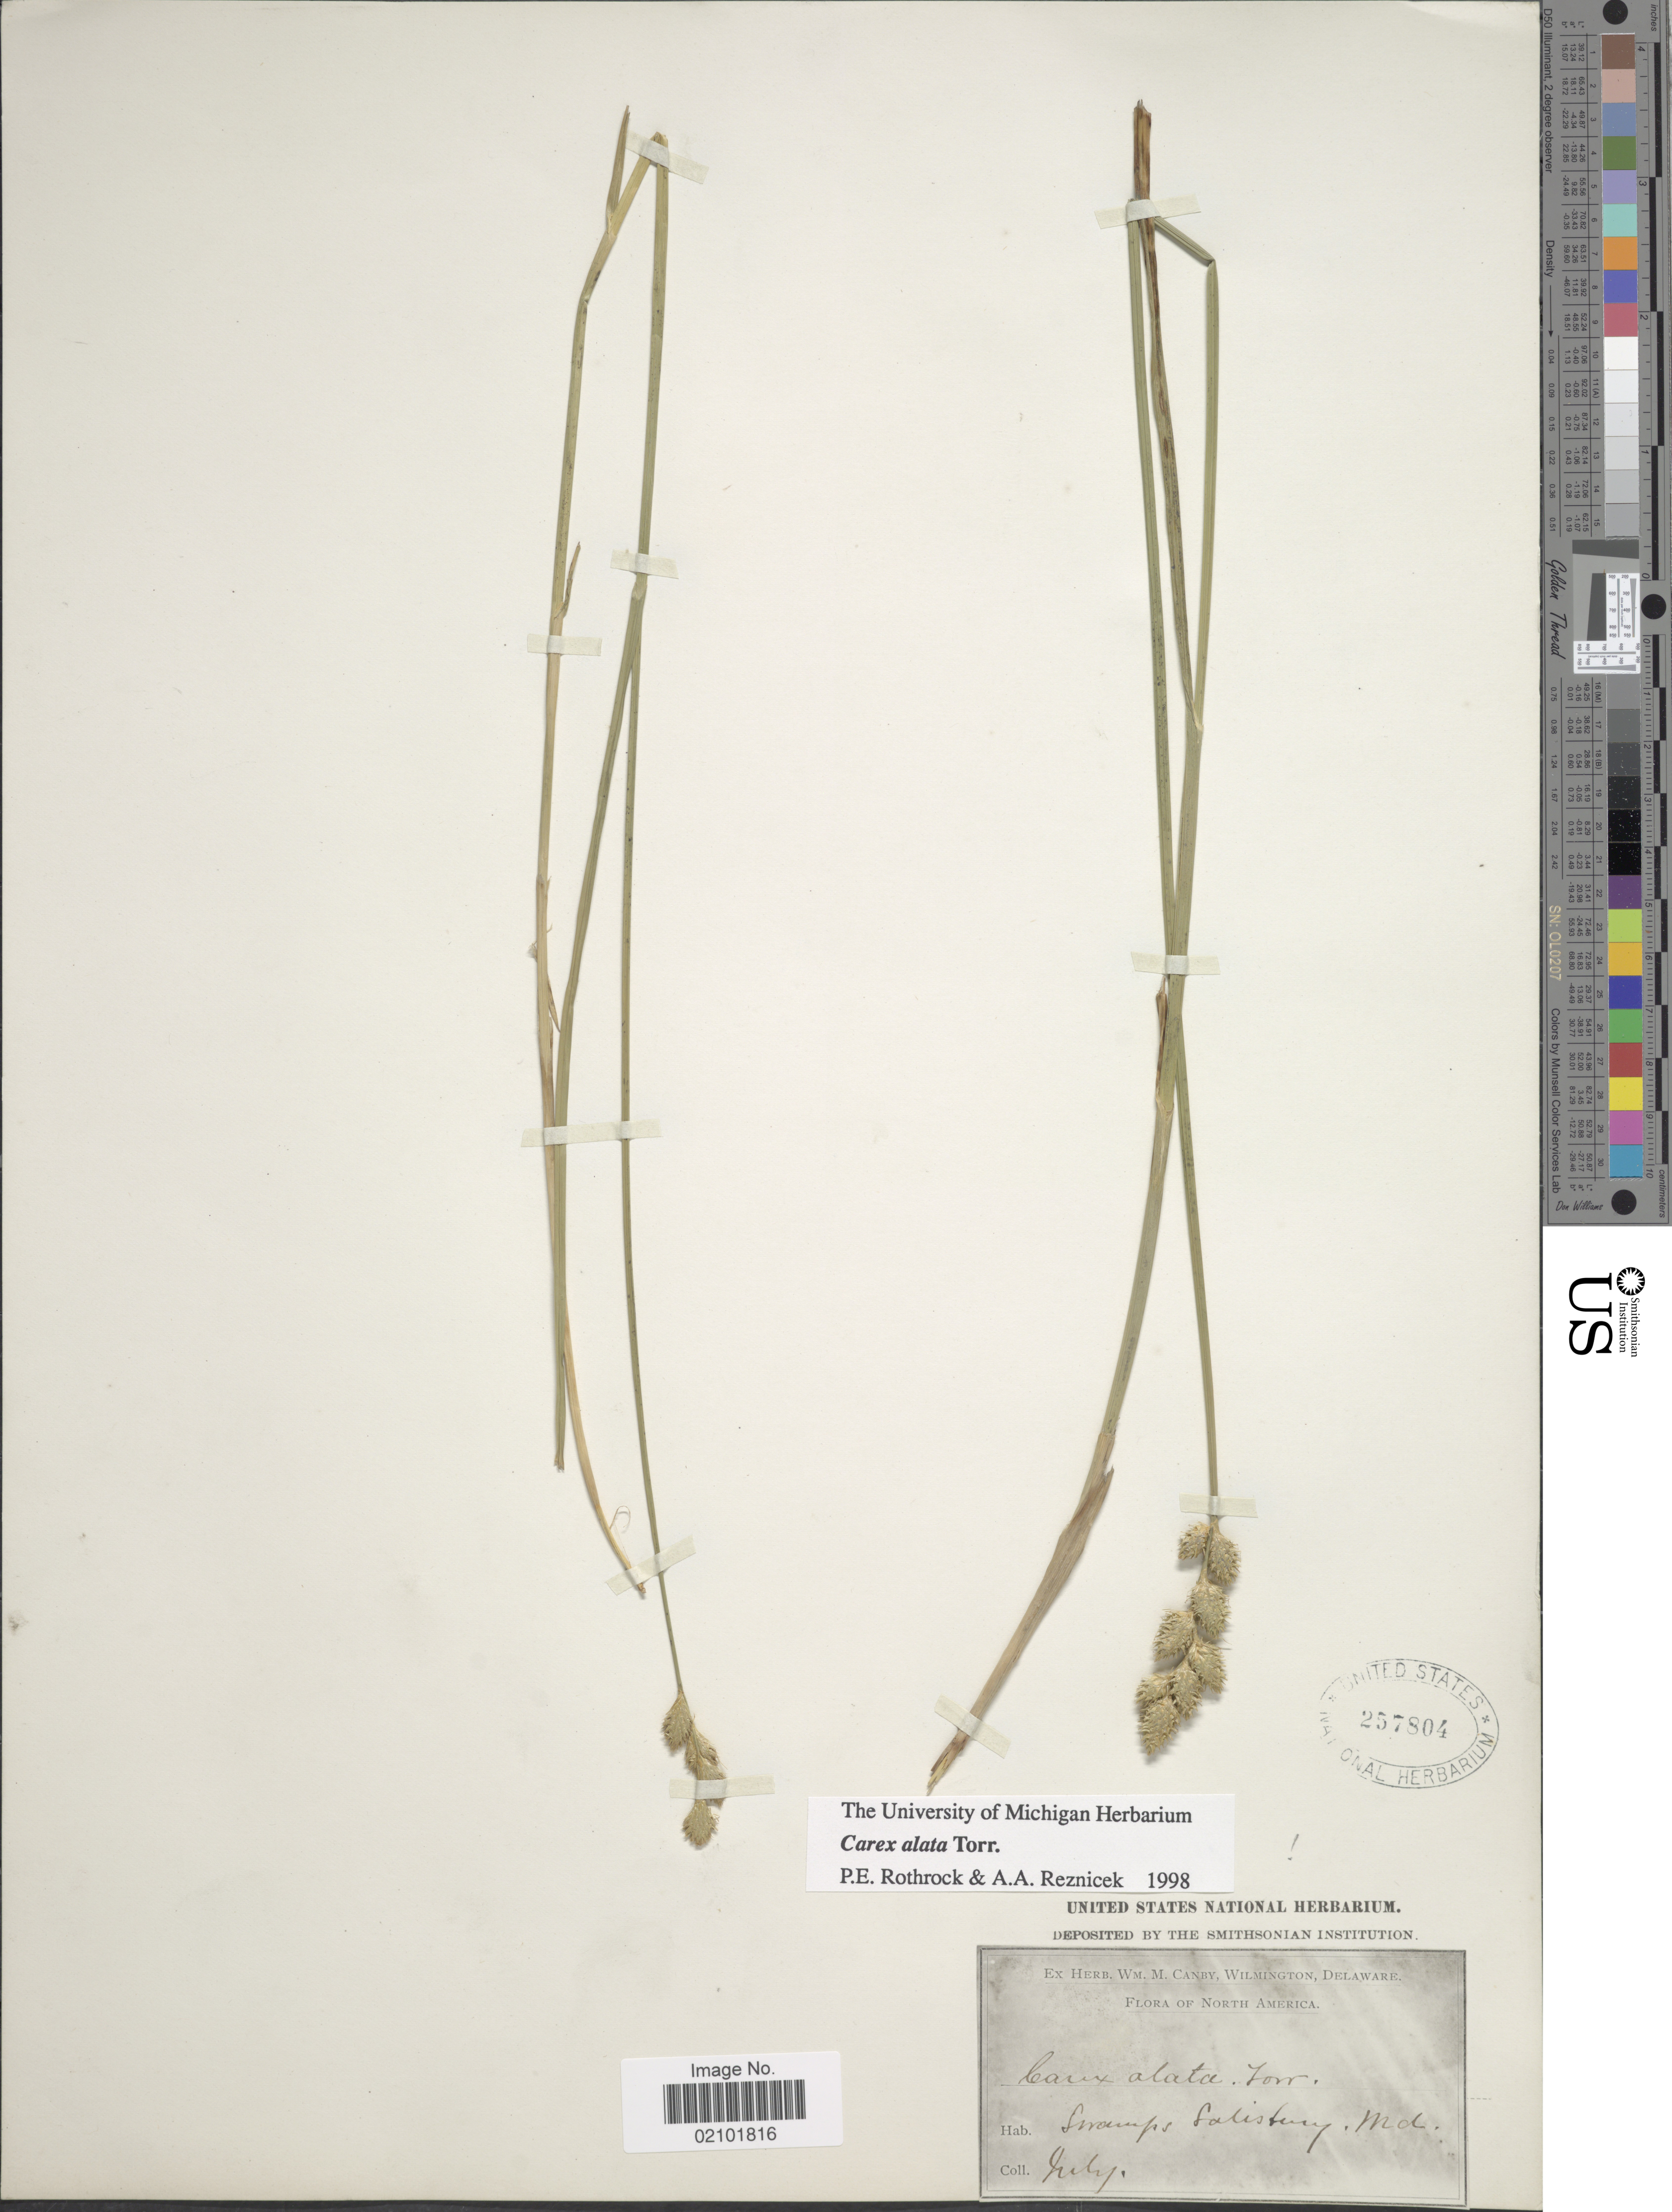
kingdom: Plantae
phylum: Tracheophyta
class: Liliopsida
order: Poales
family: Cyperaceae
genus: Carex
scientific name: Carex alata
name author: Torr.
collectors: ex herb. W.M. Canby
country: United States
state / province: Maryland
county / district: Wicomico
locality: Salisbury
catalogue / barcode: US 257804